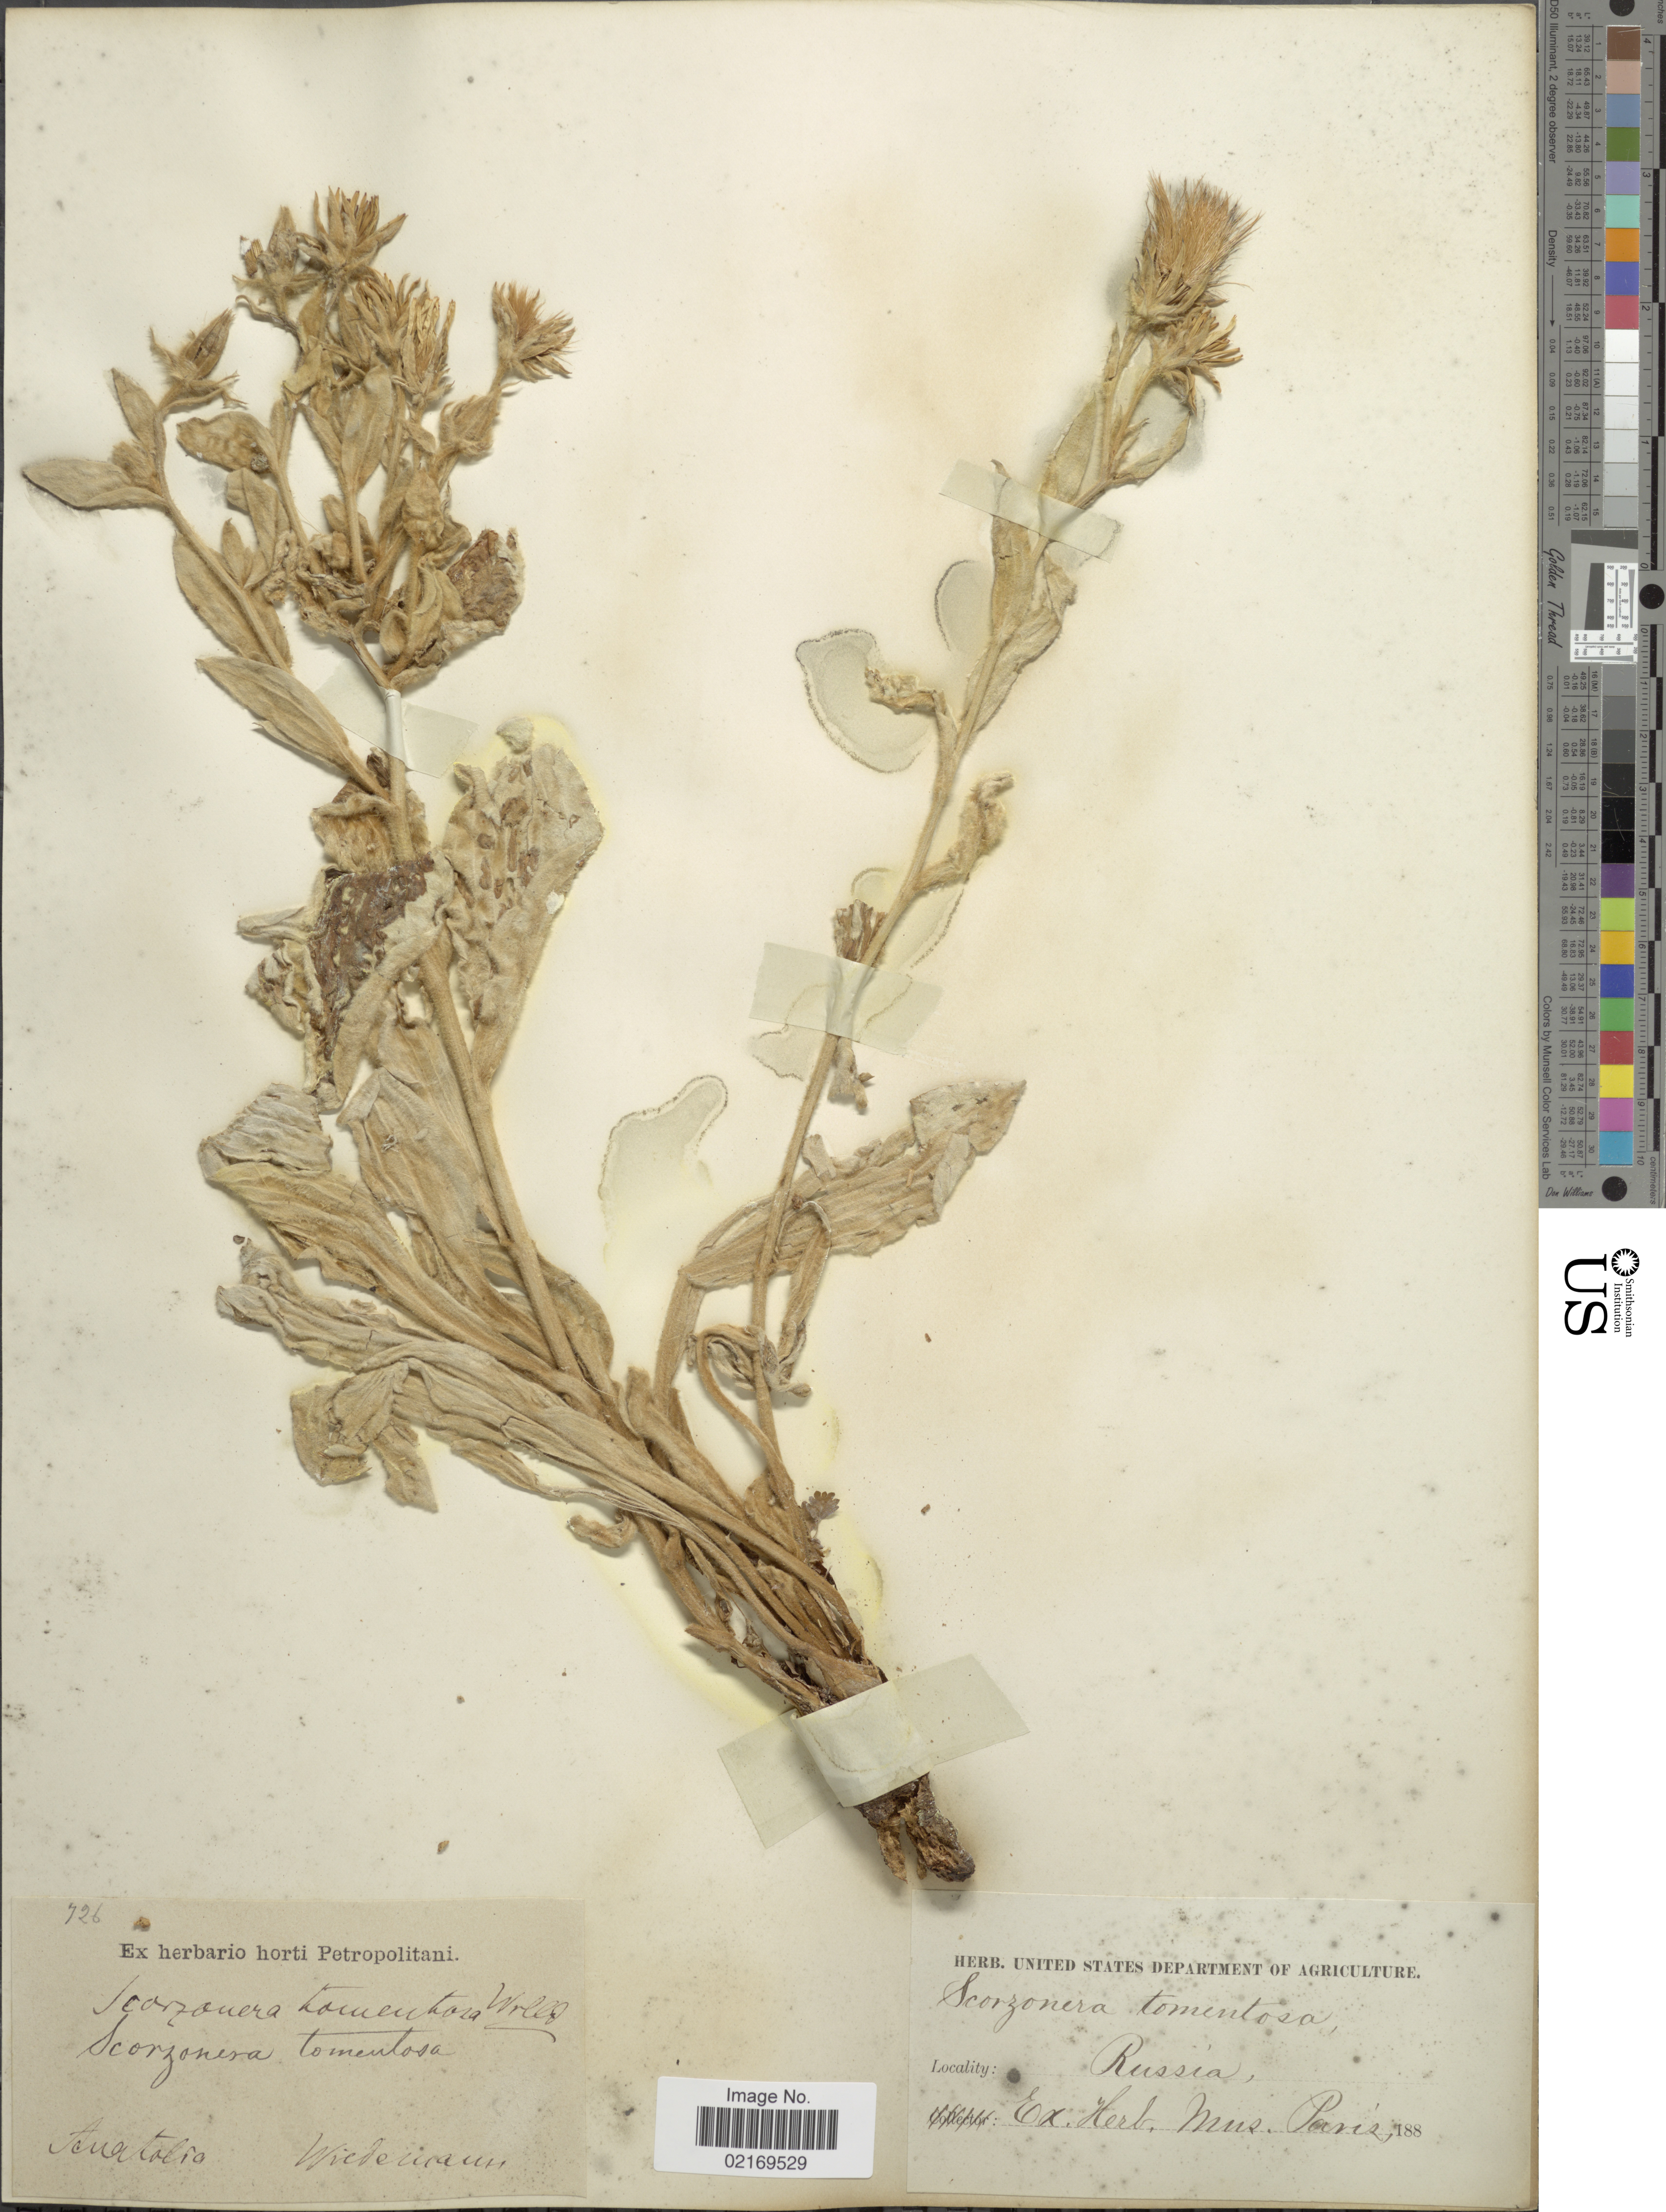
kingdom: Plantae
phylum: Tracheophyta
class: Magnoliopsida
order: Asterales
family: Asteraceae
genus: Scorzonera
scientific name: Scorzonera tomentosa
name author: L.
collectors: -. Wiedermann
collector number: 726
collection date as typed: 188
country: Russian Federation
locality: Anatolia, "Russia" [probably Turkey]